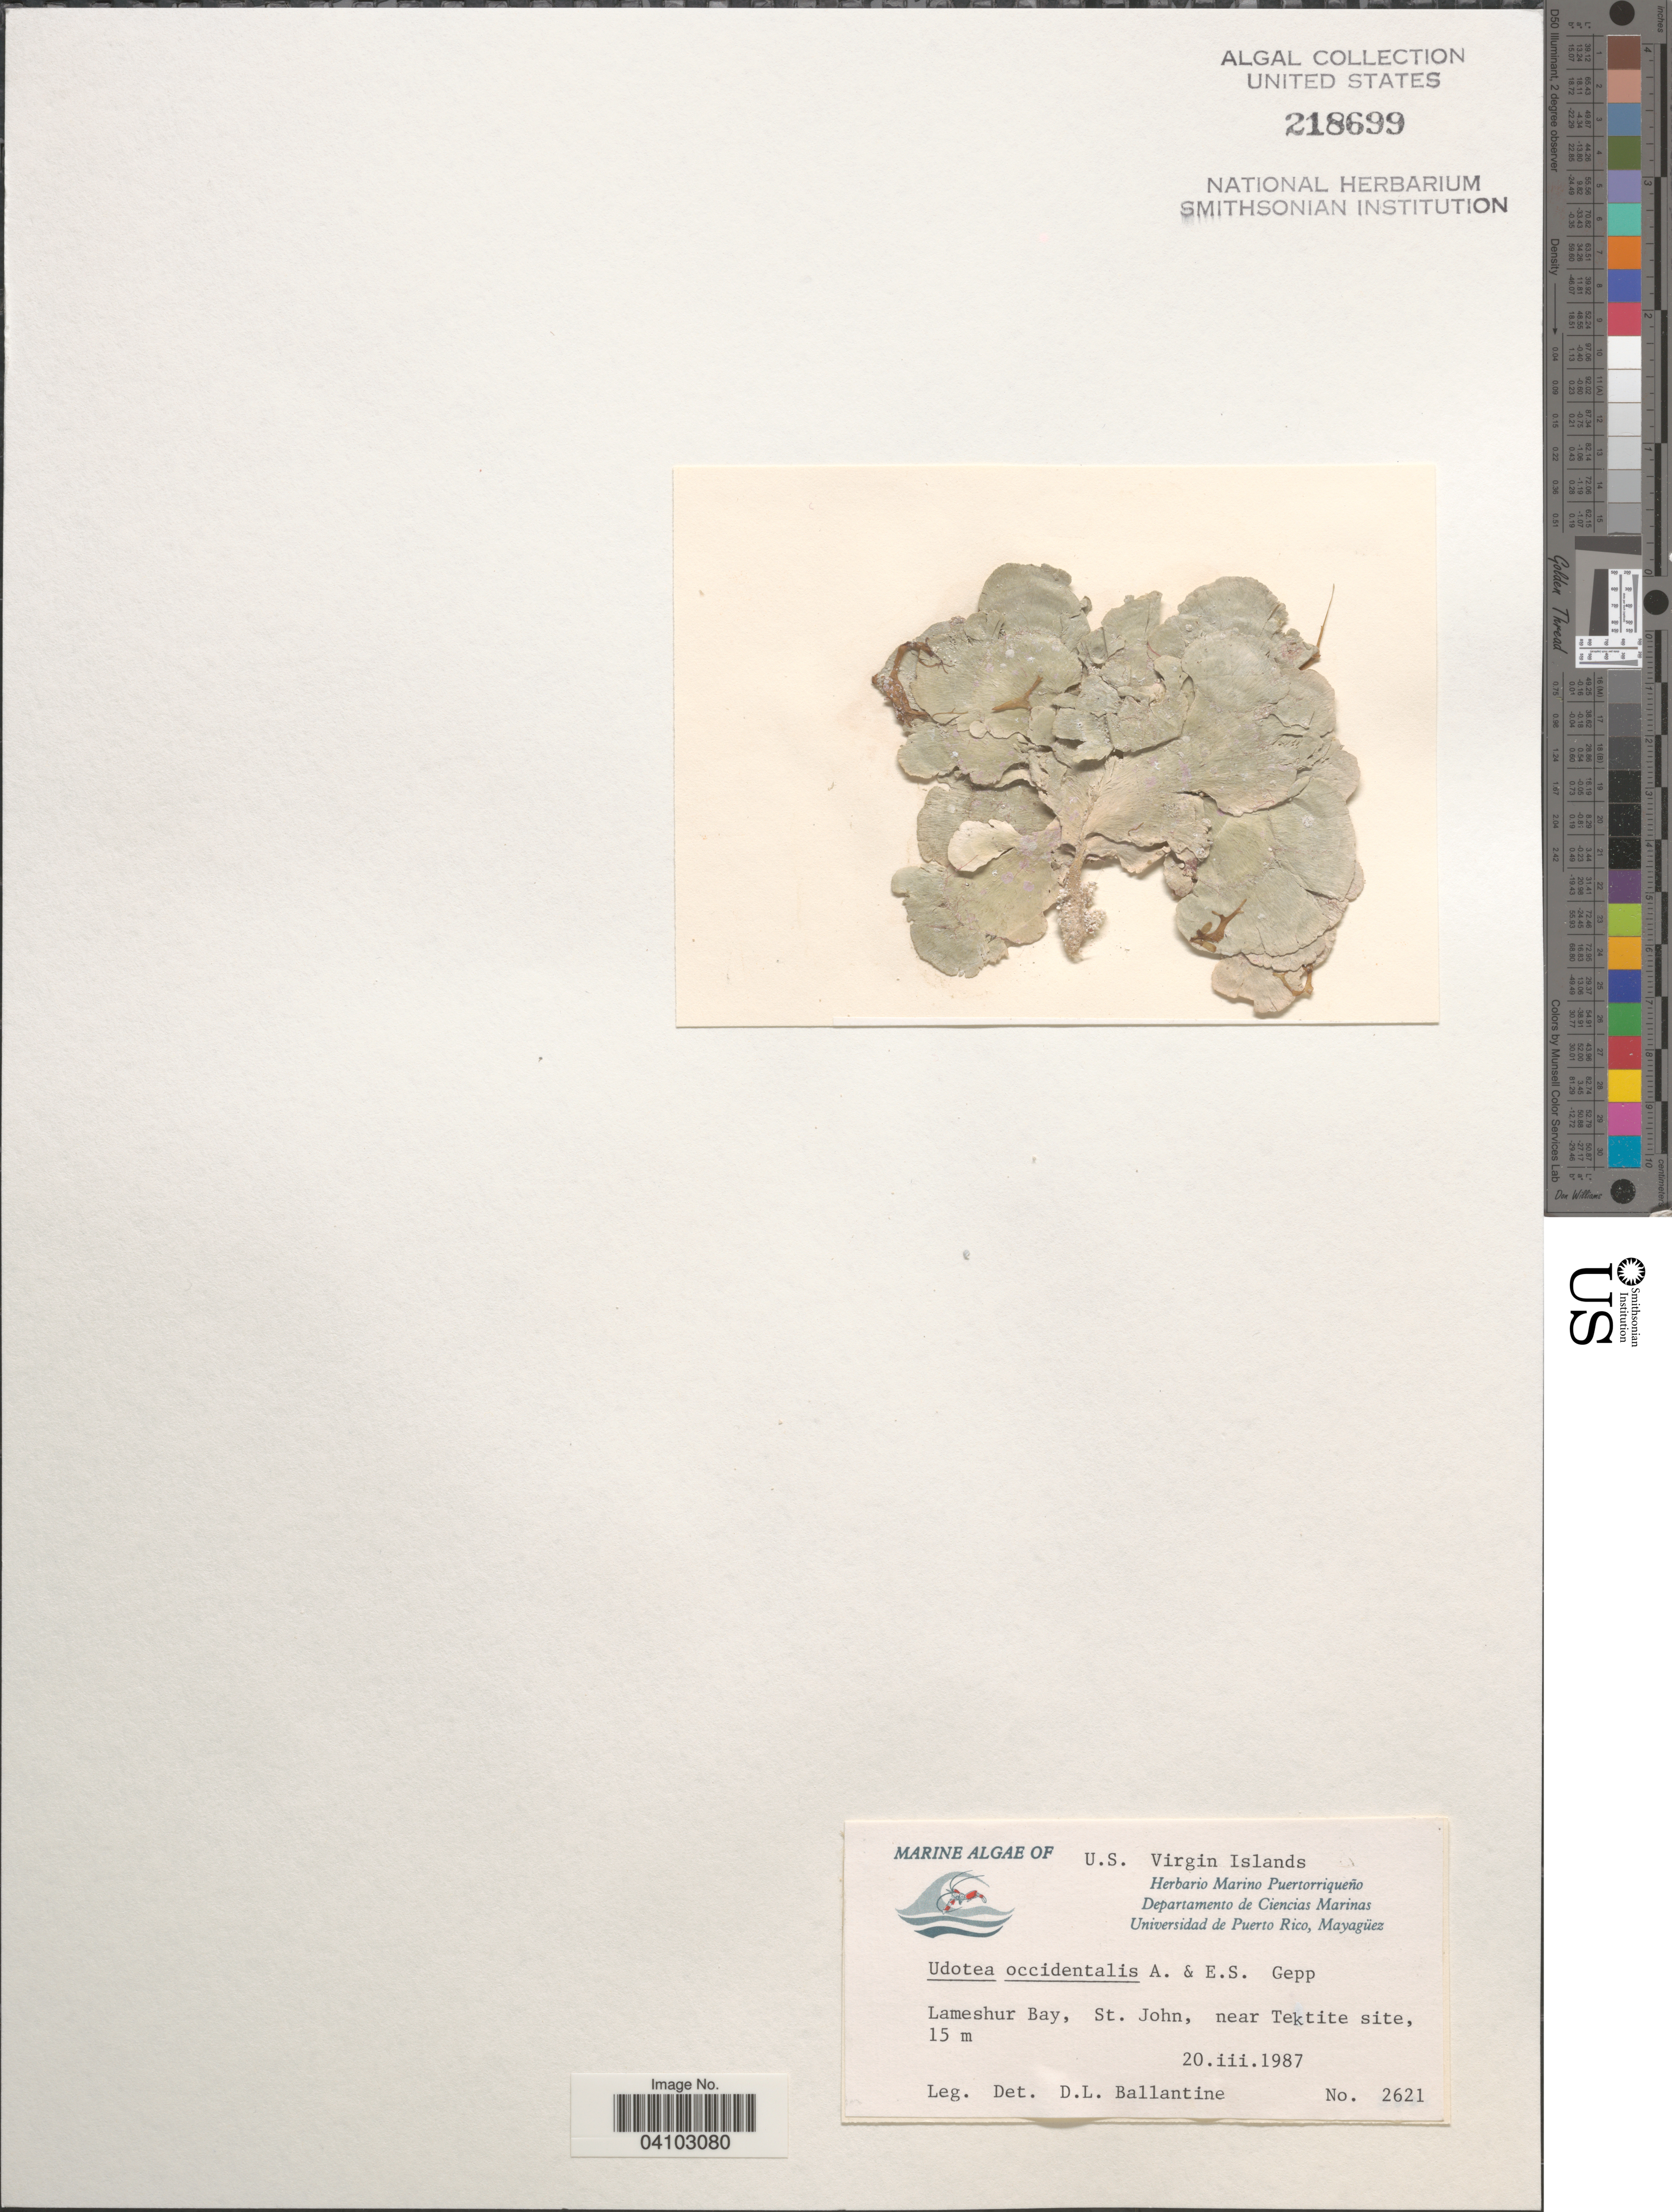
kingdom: Plantae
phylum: Chlorophyta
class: Ulvophyceae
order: Bryopsidales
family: Udoteaceae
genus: Udotea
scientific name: Udotea occidentalis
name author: A. Gepp & E. Gepp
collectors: D.L. Ballantine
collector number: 2621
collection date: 1987-03-20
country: U.S. Virgin Islands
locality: Lameshur Bay, St. John, near Tektite site.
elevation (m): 15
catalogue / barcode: US 218699